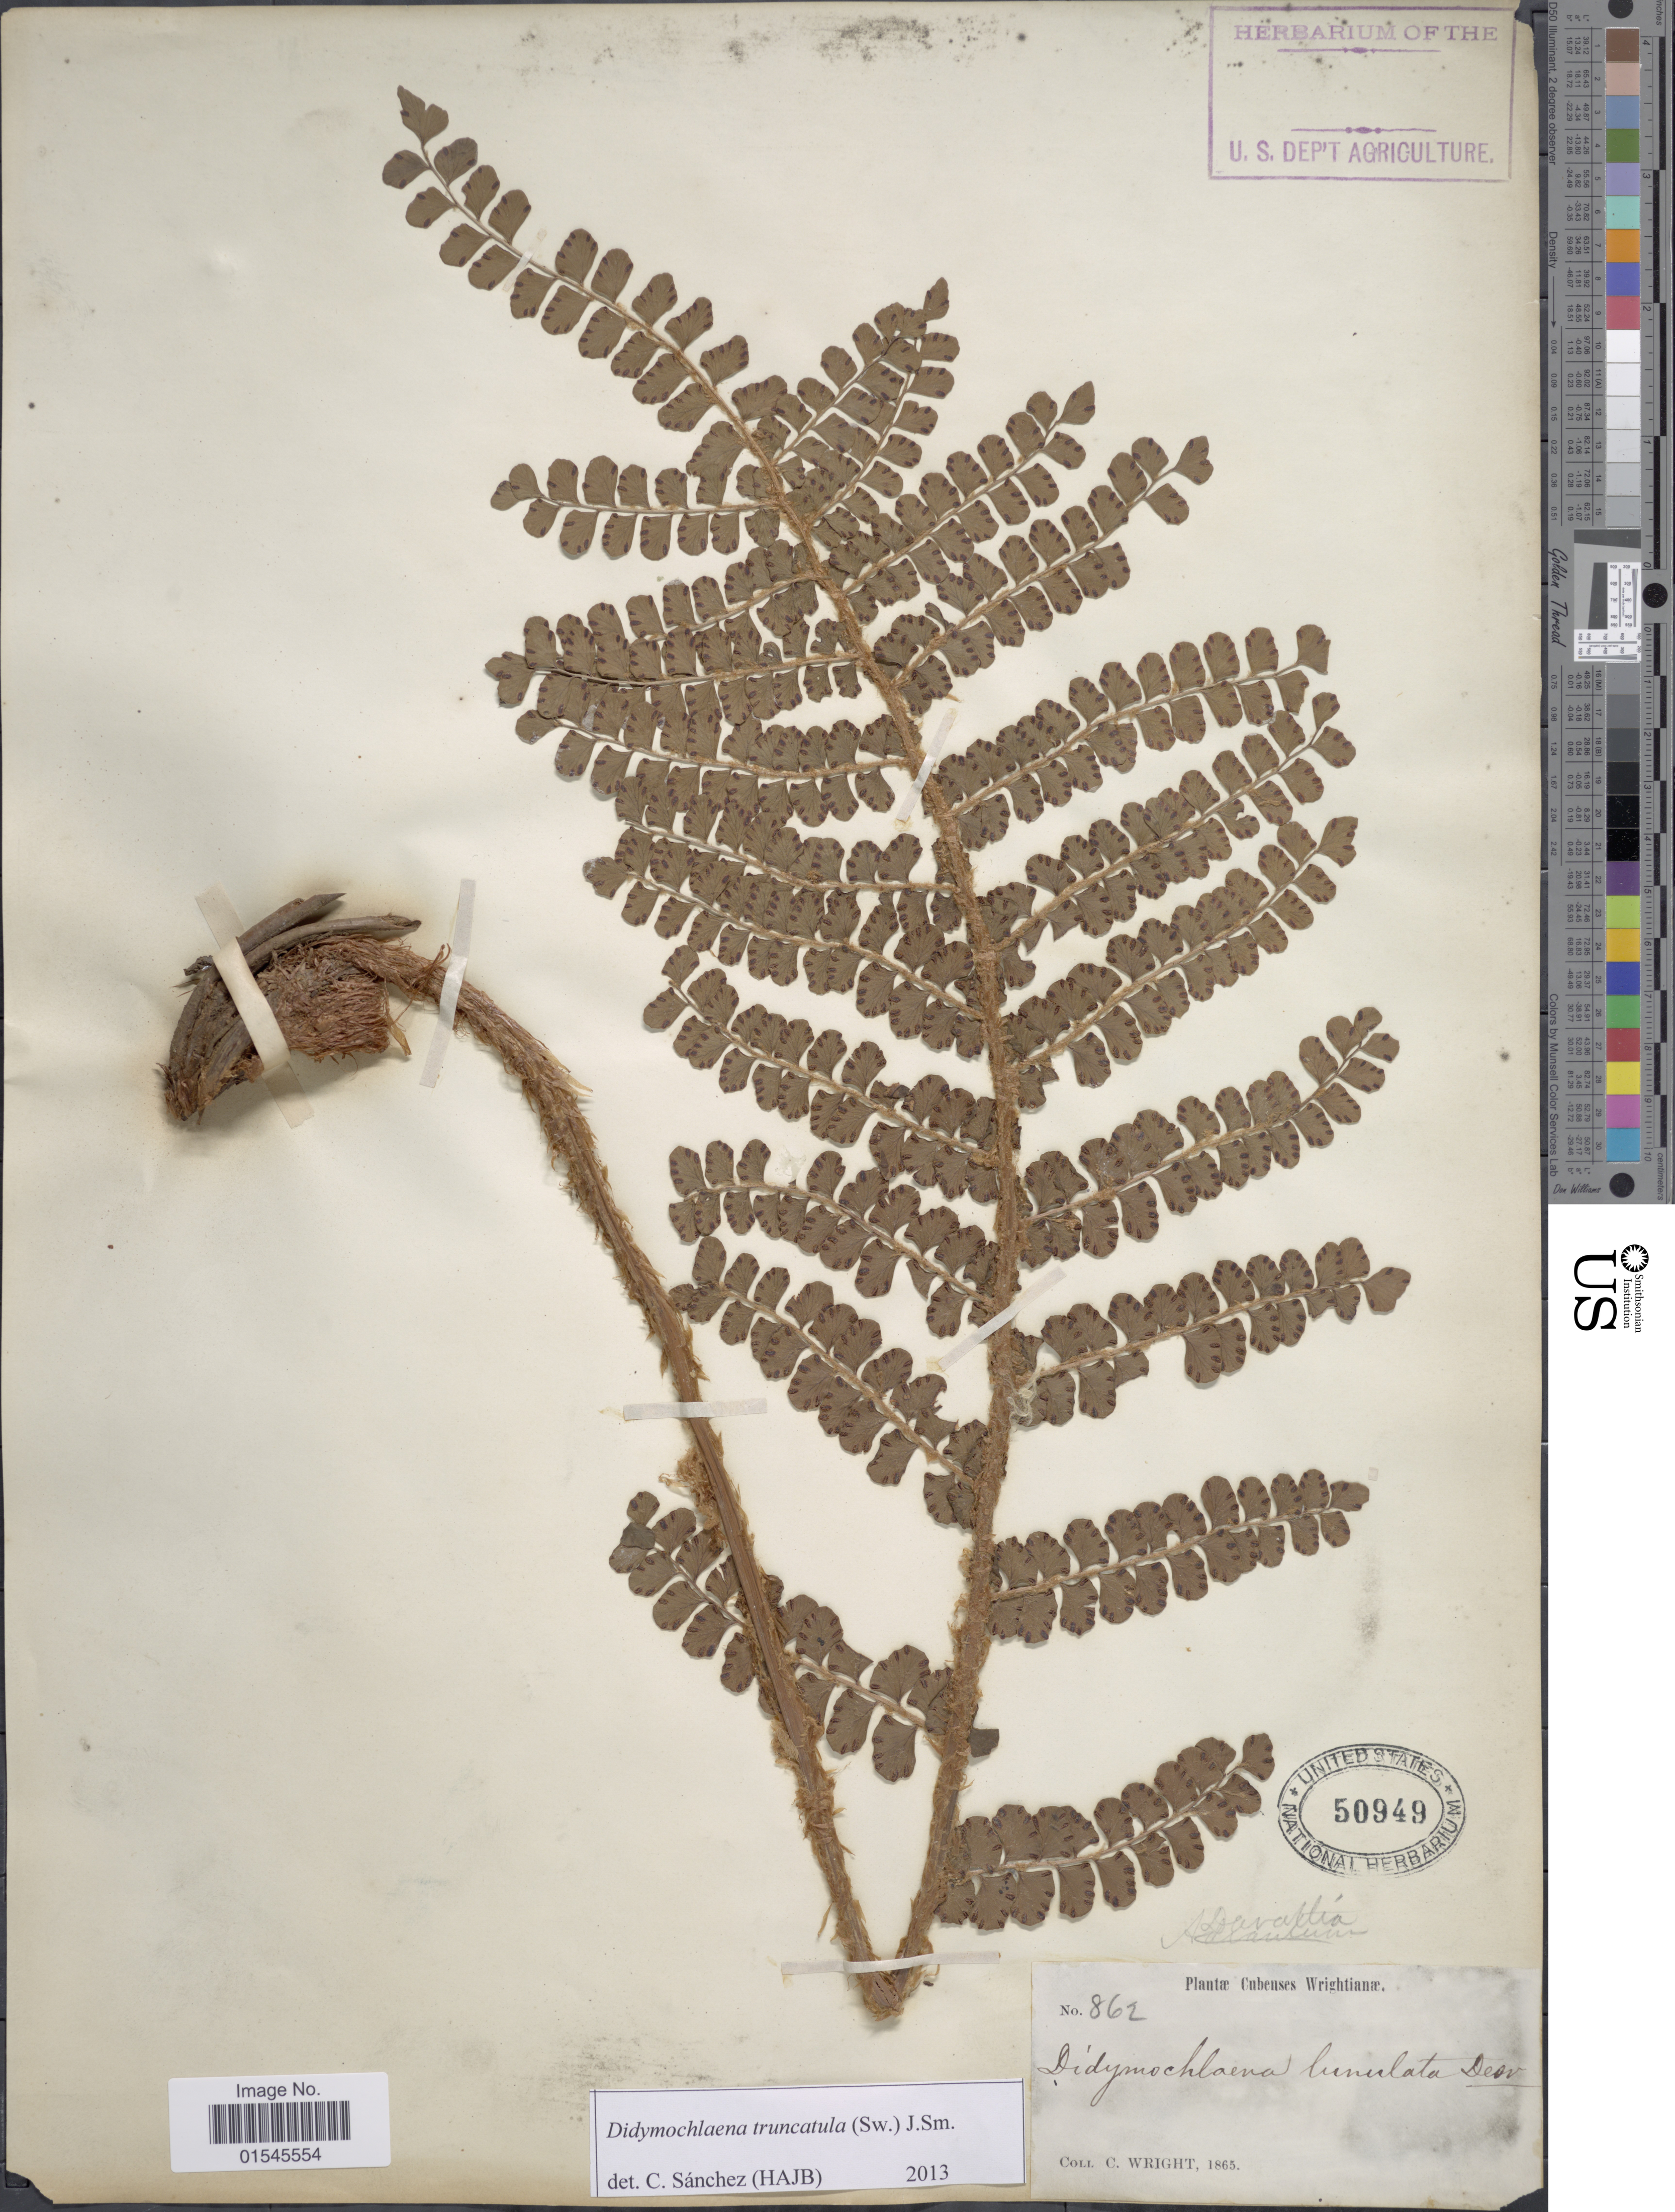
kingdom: Plantae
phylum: Tracheophyta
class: Polypodiopsida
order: Polypodiales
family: Didymochlaenaceae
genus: Didymochlaena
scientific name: Didymochlaena truncatula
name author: (Sw.) J. Sm.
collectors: C. Wright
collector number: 862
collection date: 1865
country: Cuba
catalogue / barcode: US 50949